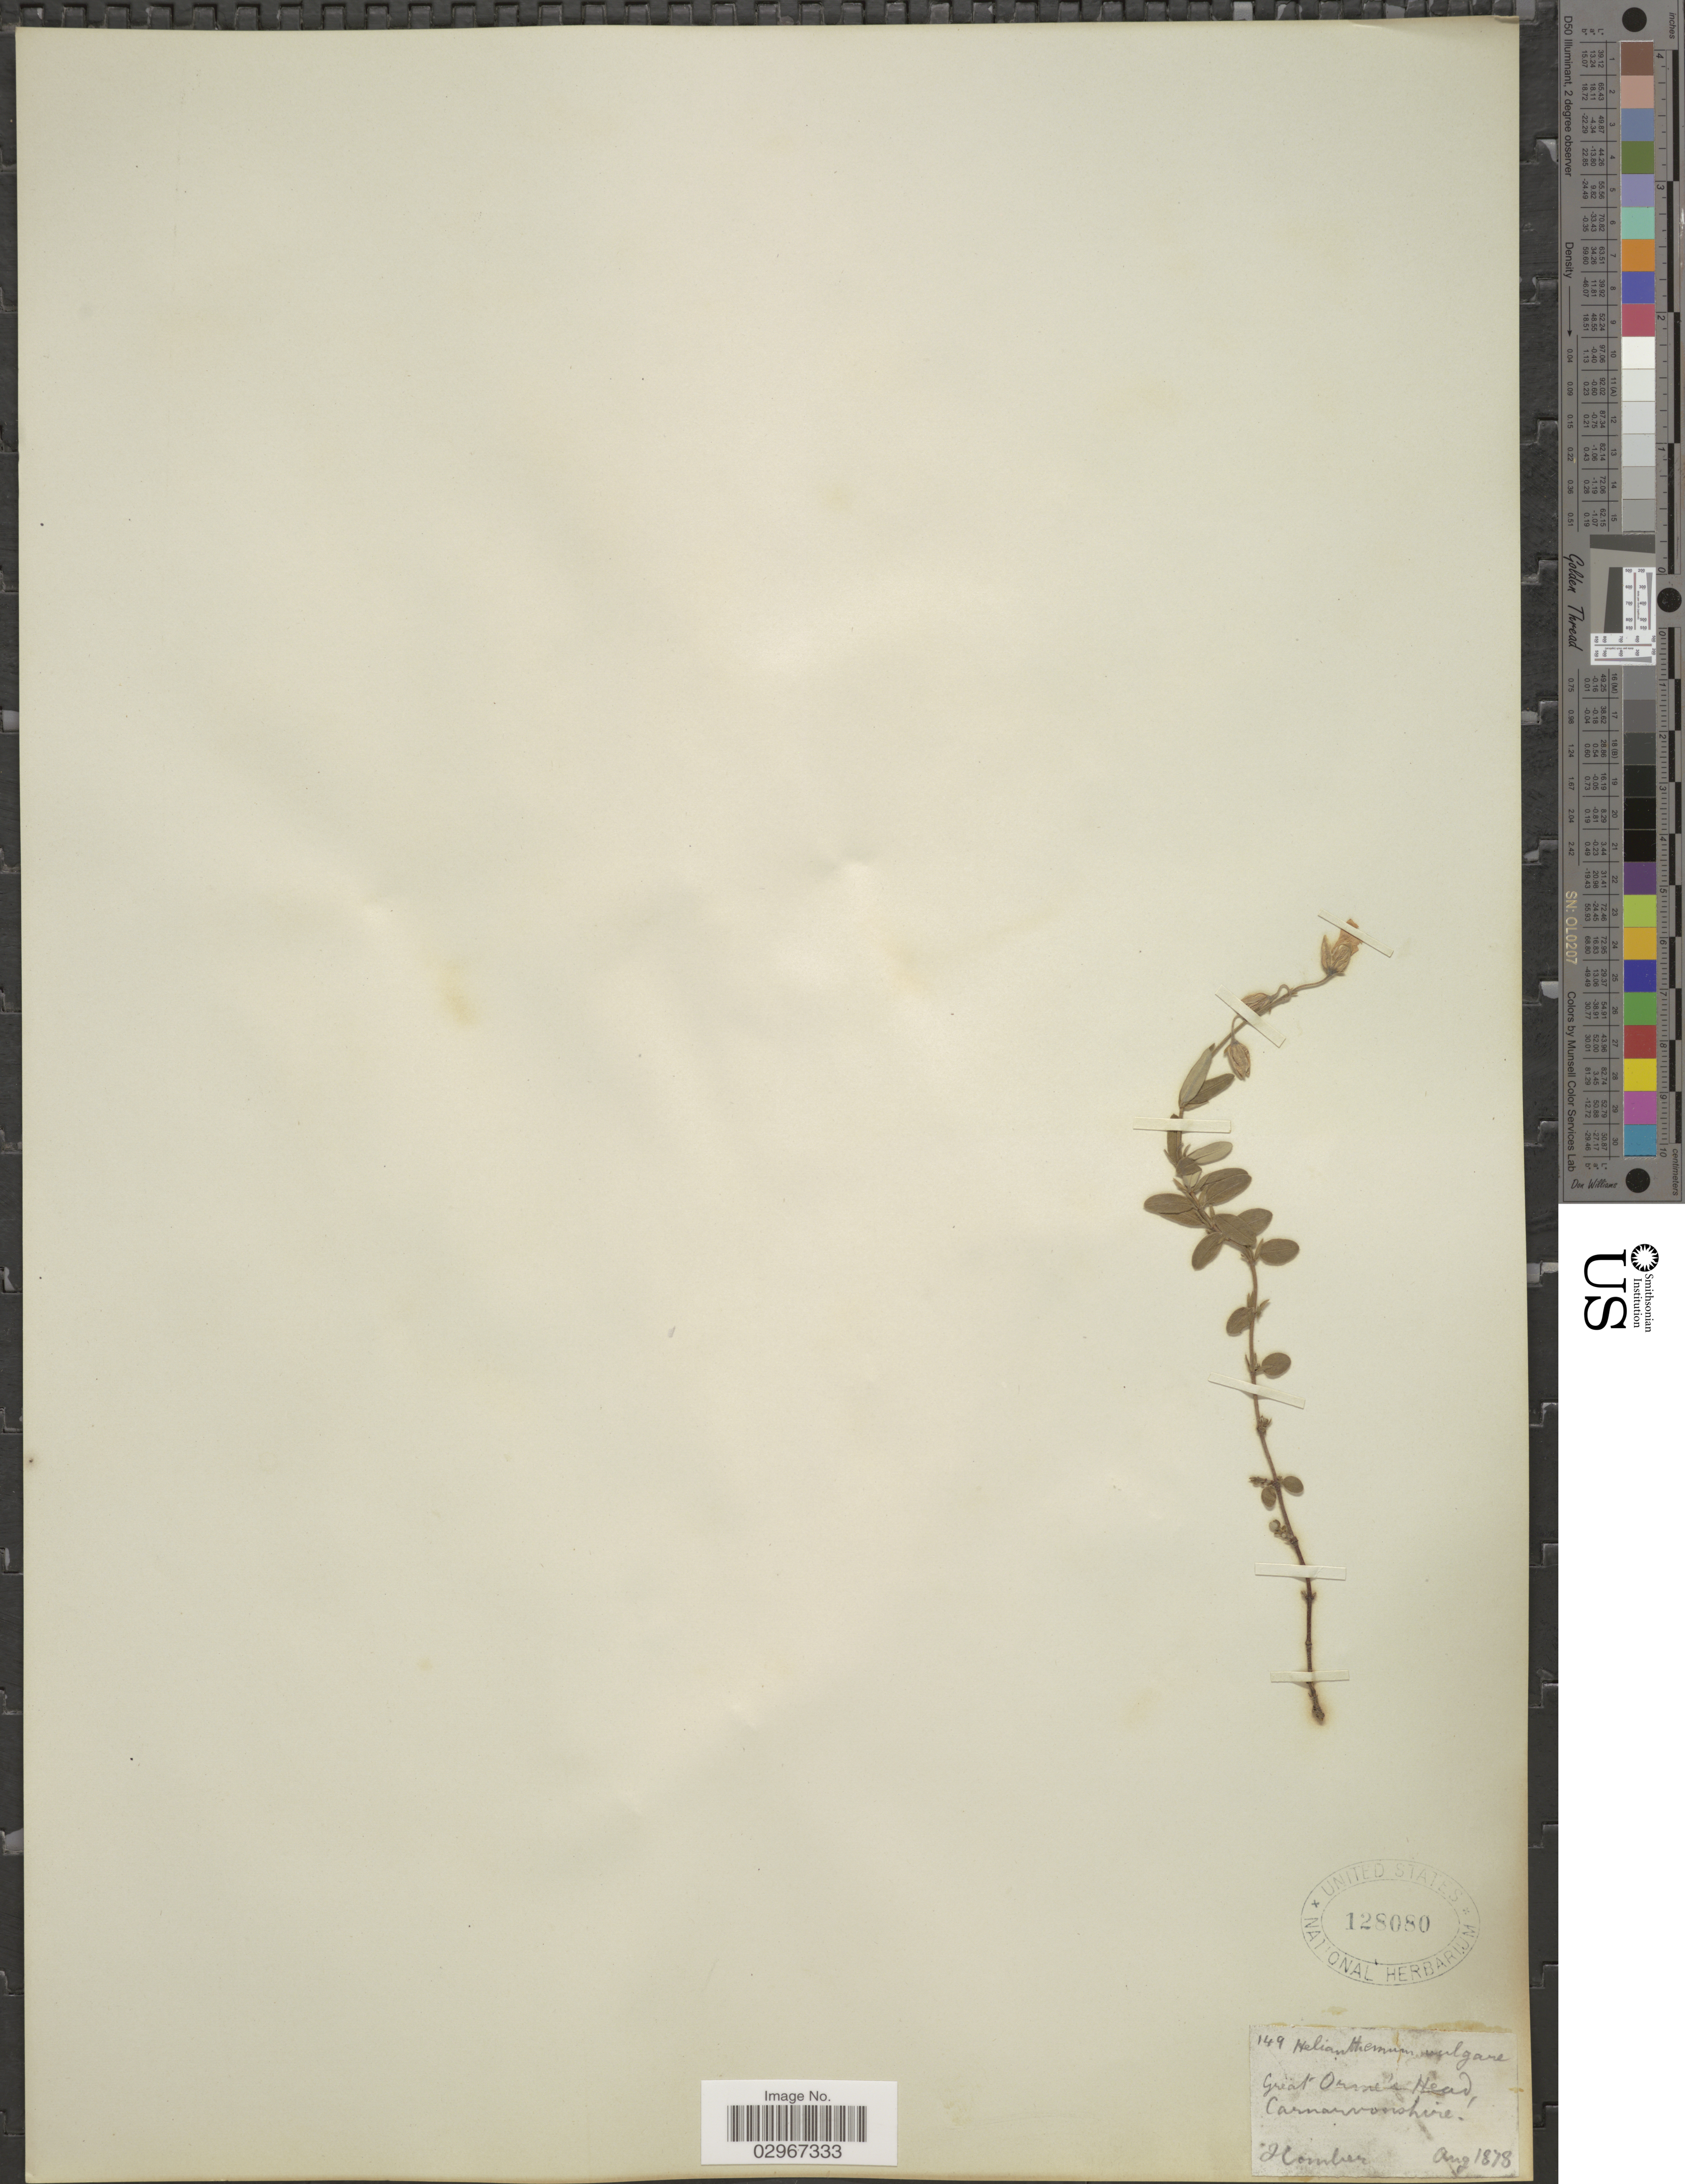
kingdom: Plantae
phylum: Tracheophyta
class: Magnoliopsida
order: Malvales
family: Cistaceae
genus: Helianthemum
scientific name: Helianthemum vulgare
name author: Gaertn.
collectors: J. Comber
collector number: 149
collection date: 1878-08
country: United Kingdom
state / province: Wales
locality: Great Orme's Head, Carnarvonshire.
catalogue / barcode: US 128080